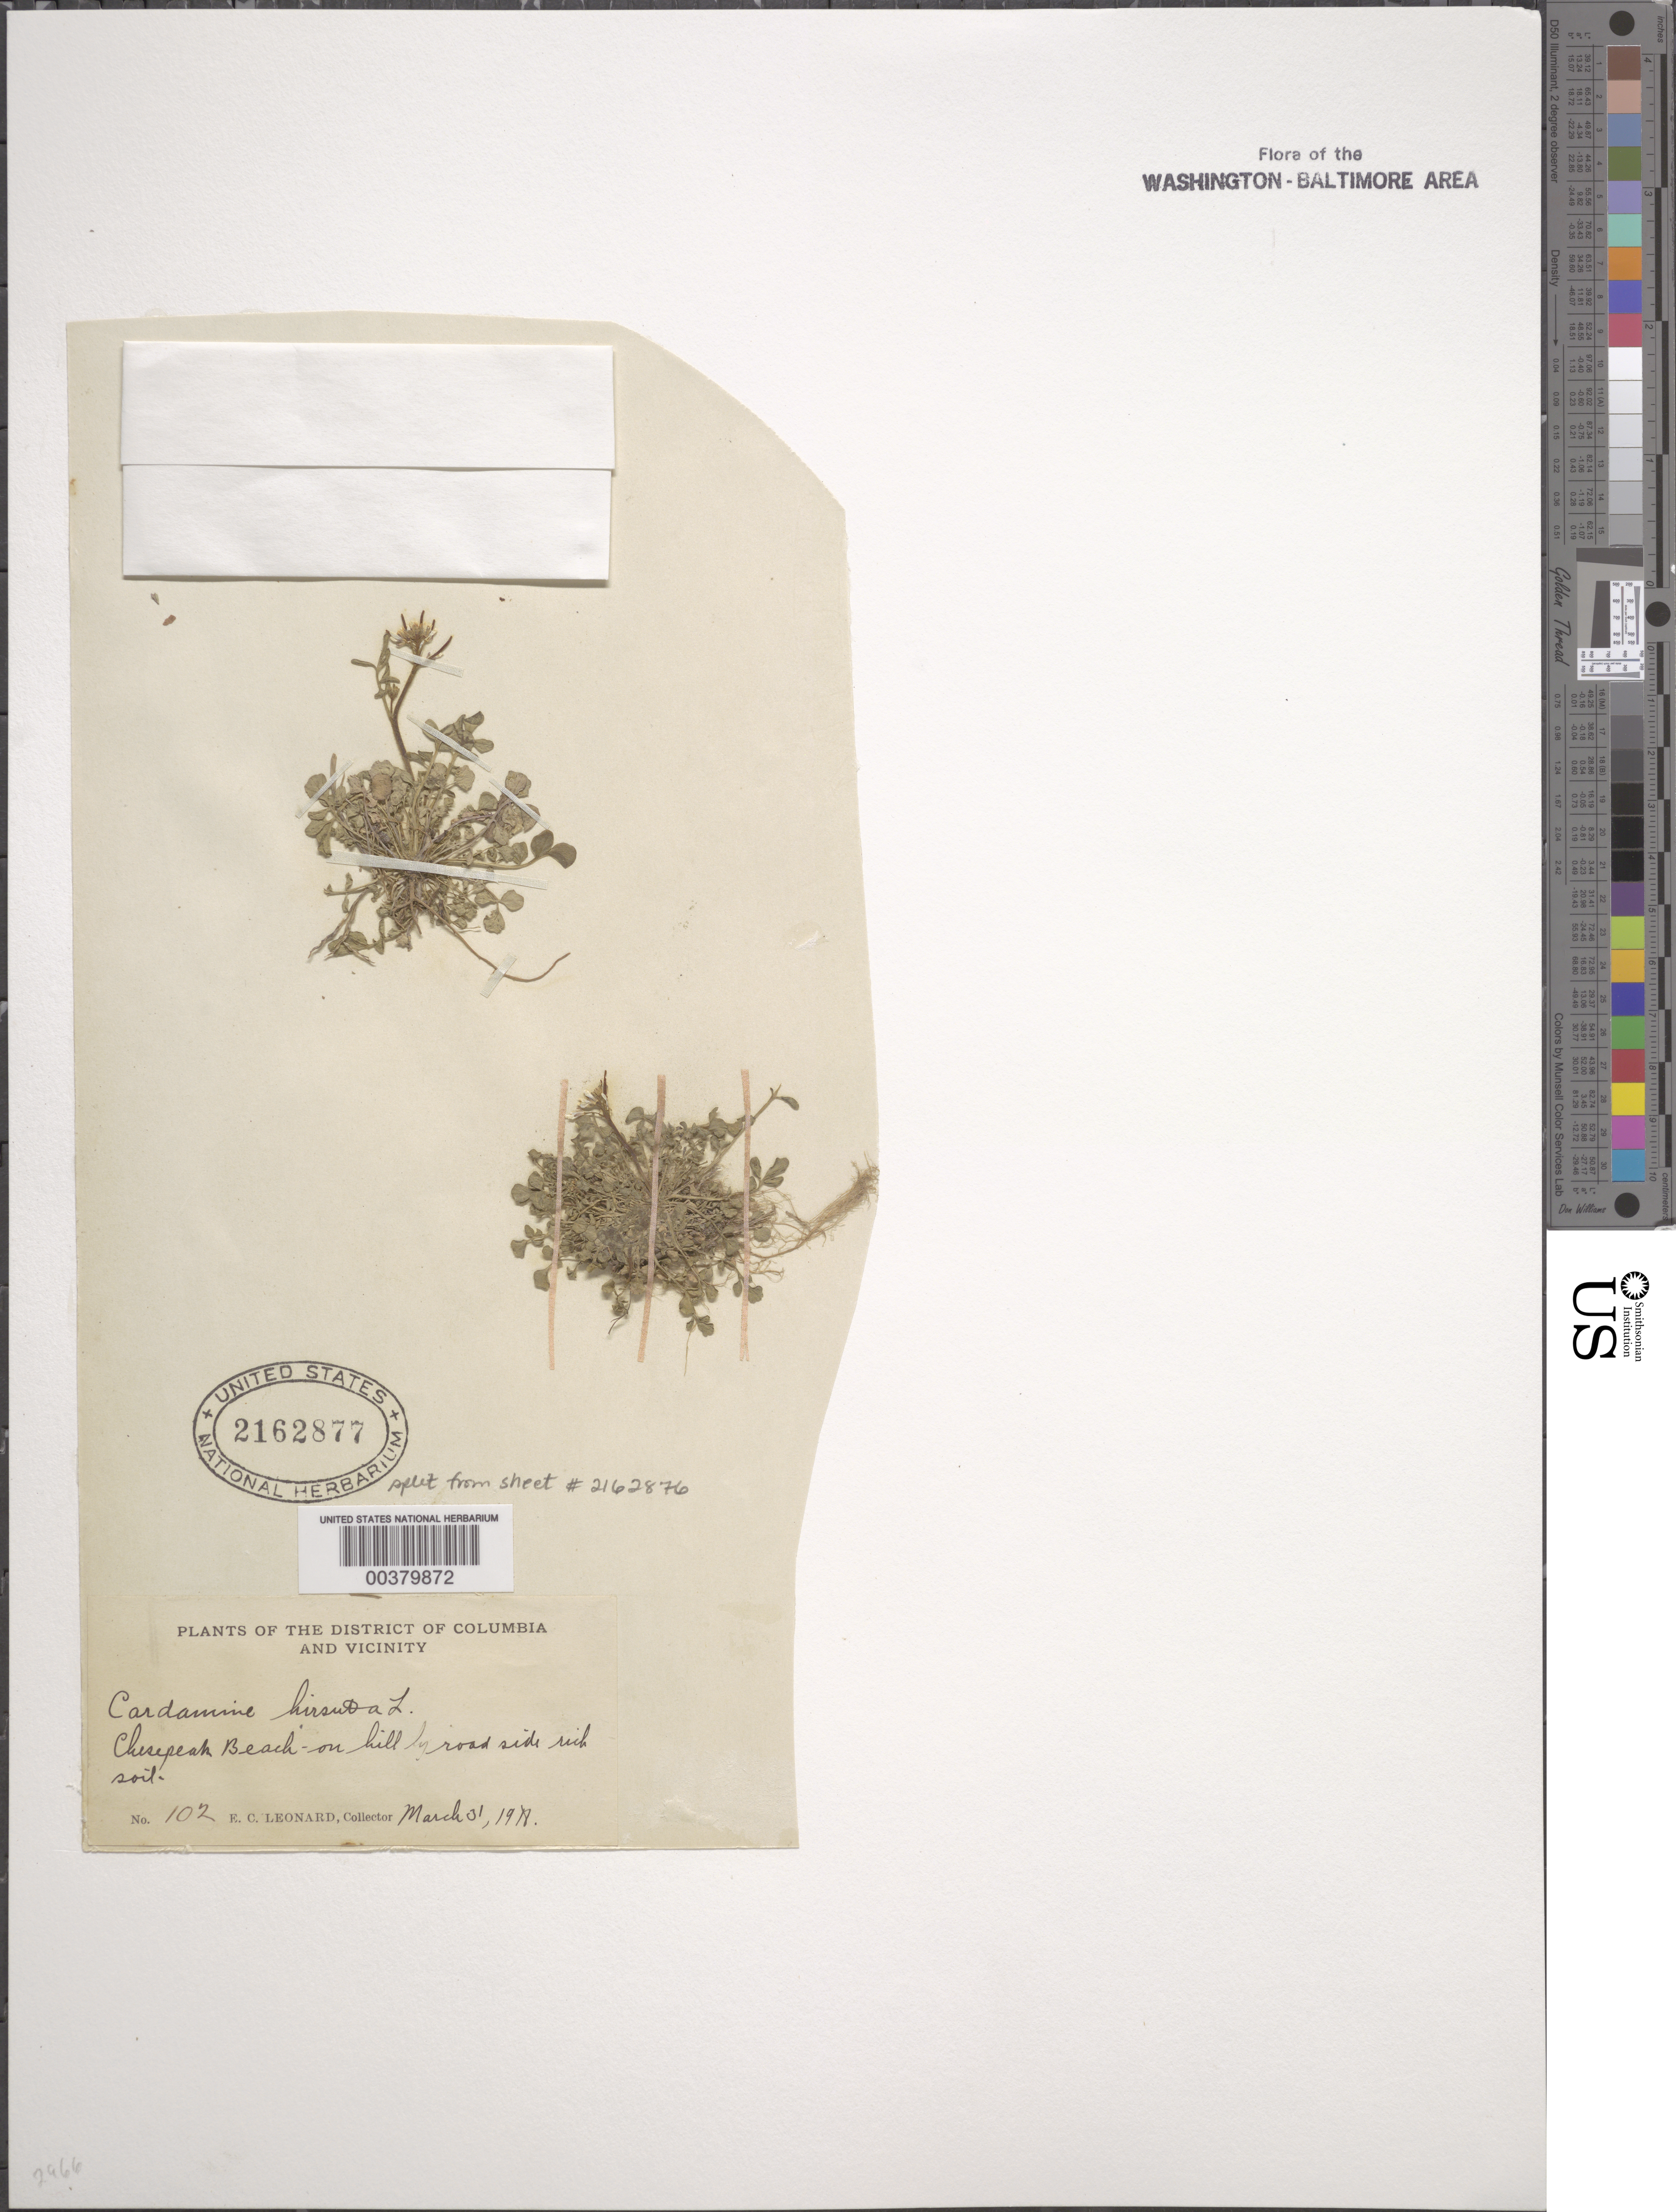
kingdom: Plantae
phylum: Tracheophyta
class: Magnoliopsida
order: Brassicales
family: Brassicaceae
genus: Cardamine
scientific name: Cardamine hirsuta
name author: L.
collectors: E. C. Leonard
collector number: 102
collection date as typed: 31 Mar 1918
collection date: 1918-03-31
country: United States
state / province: Maryland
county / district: Calvert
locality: Chesapeake Beach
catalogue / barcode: US 2162877